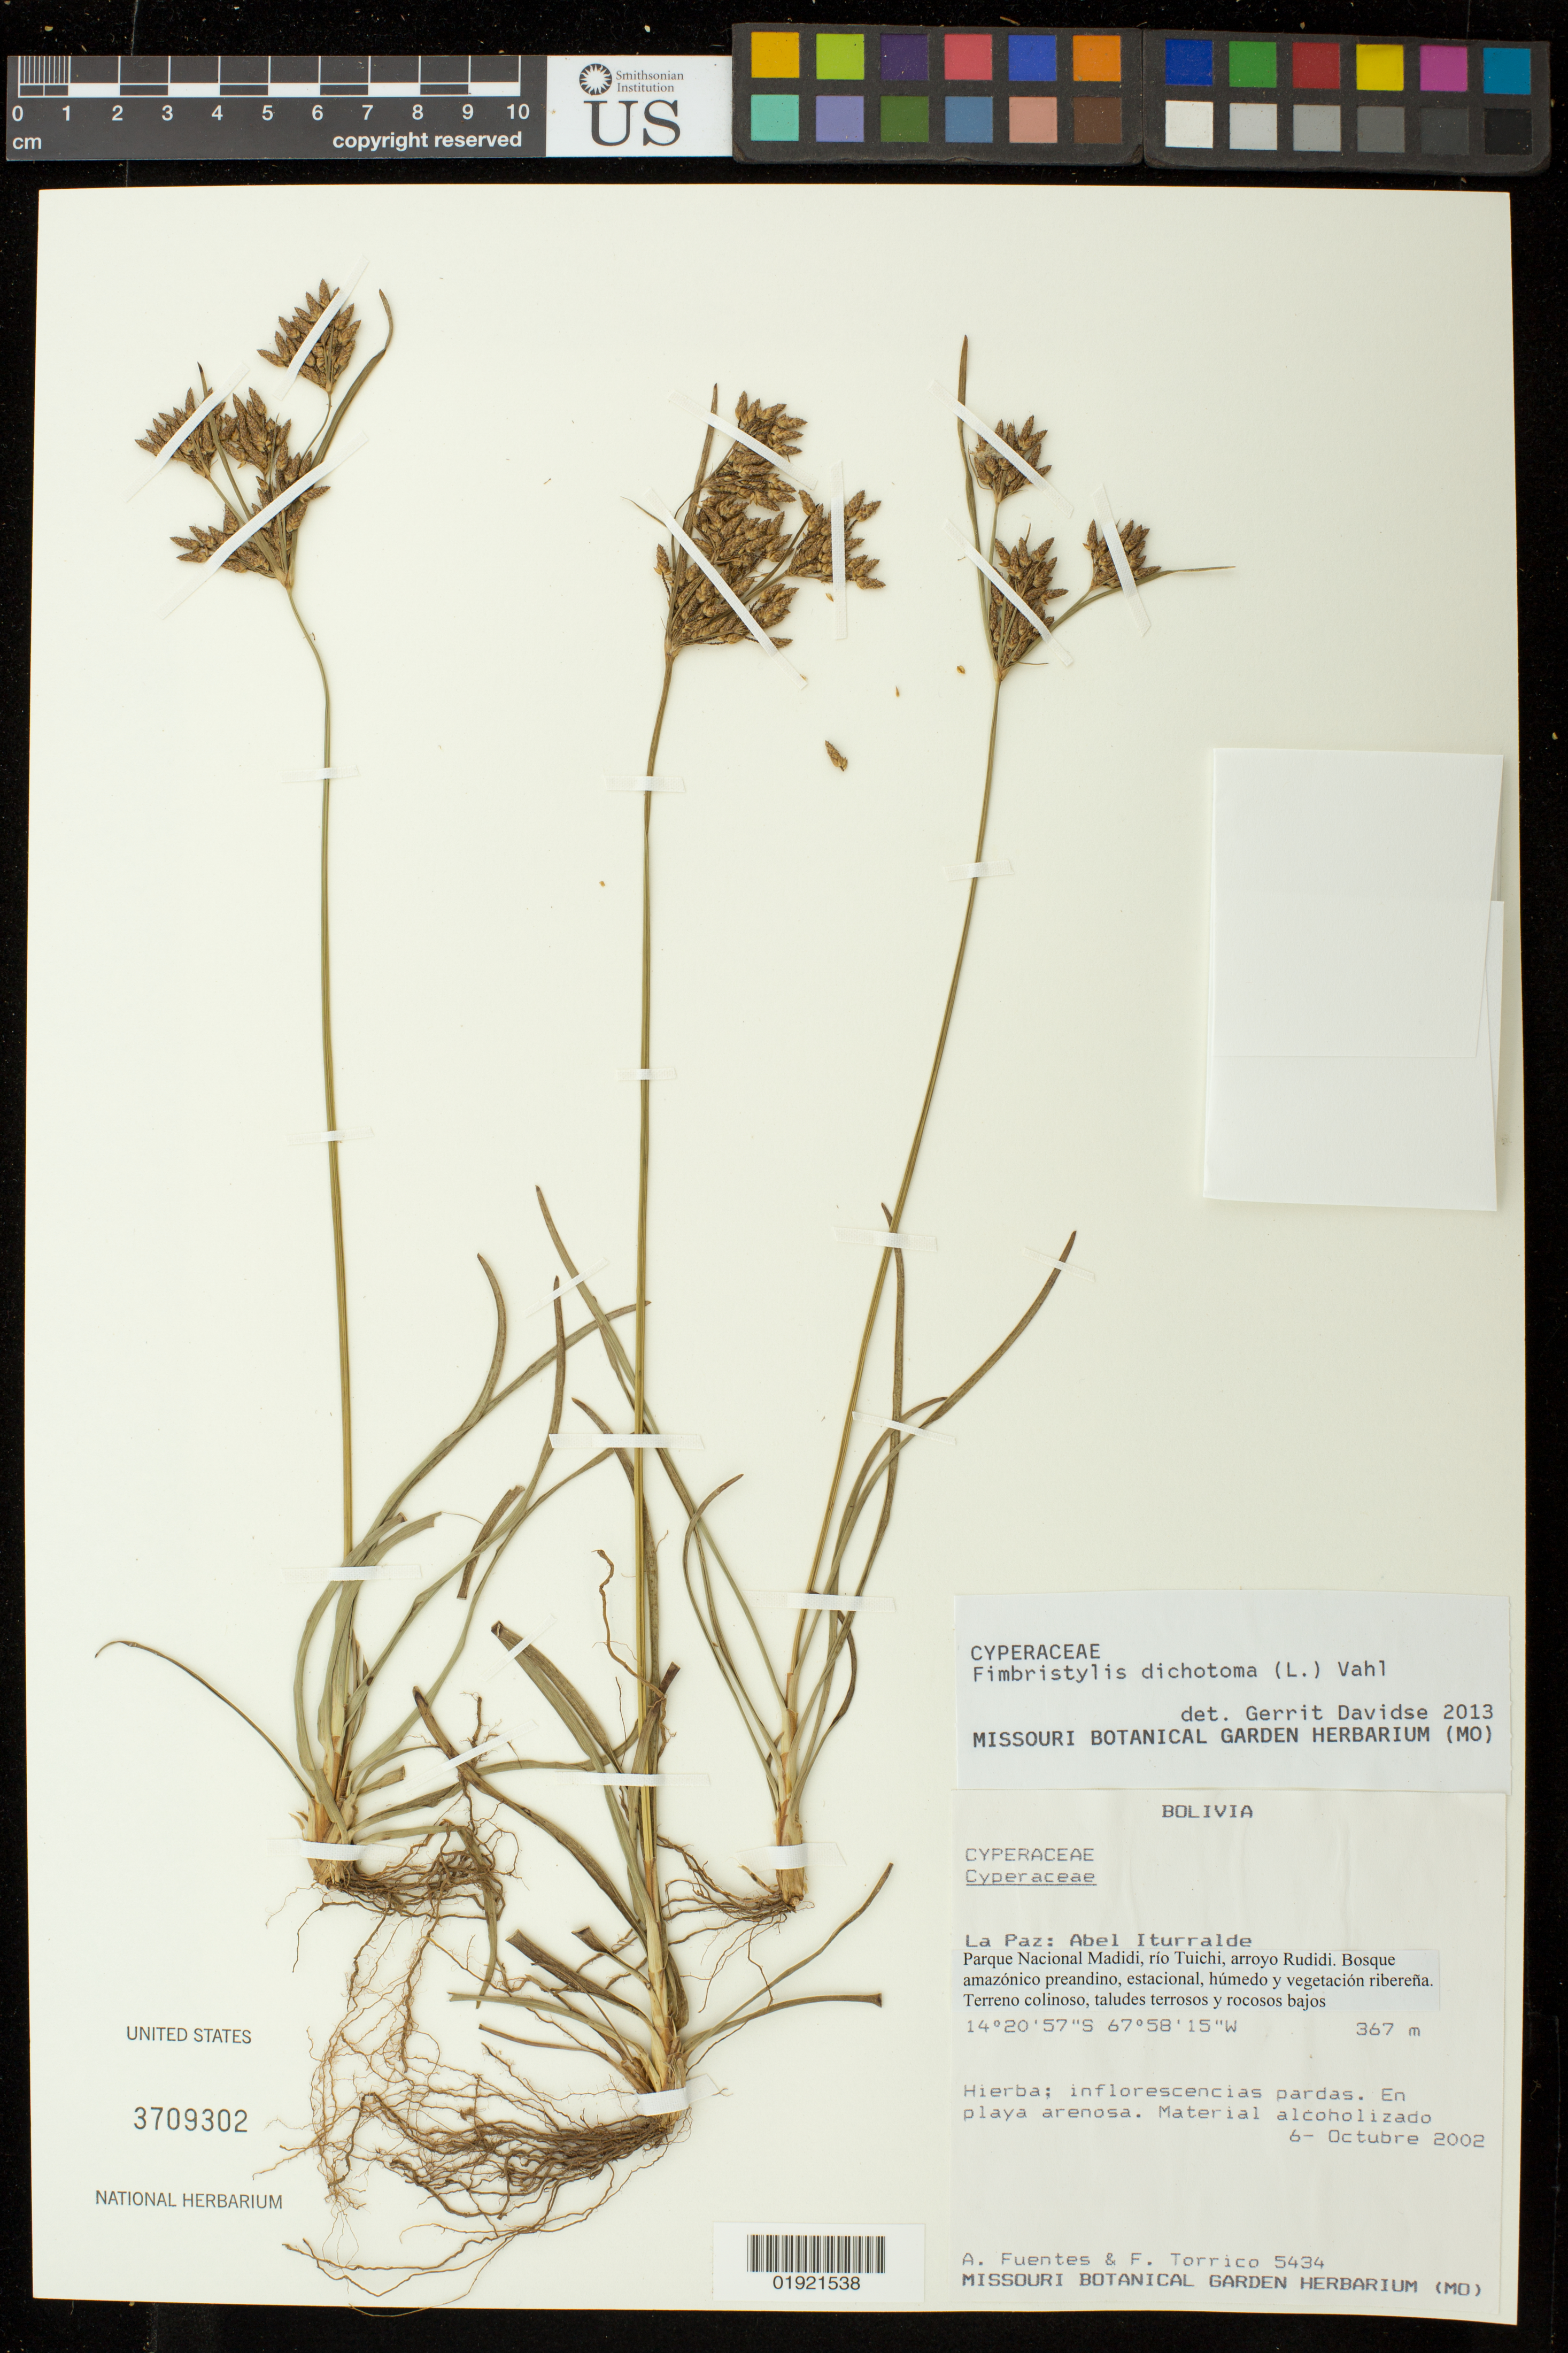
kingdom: Plantae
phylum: Tracheophyta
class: Liliopsida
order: Poales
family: Cyperaceae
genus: Fimbristylis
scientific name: Fimbristylis dichotoma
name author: (L.) Vahl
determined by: Davidse, Gerrit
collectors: A. Fuentes & F. Torrico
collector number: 5434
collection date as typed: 6- Octubre 2002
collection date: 2002-10-06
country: Bolivia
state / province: La Paz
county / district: Abel Iturralde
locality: Parque Nacional madidi, rio Tuichi, arroyo Rudidi.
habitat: bosque amazonico preandino, estacional, humedo y vegetacion riberena, terreno colinoso, taludes terrosos y rocosos bajos, en playa arenosa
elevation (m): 367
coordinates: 14 20 57 S, 67 58 15 W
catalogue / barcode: US 3709302